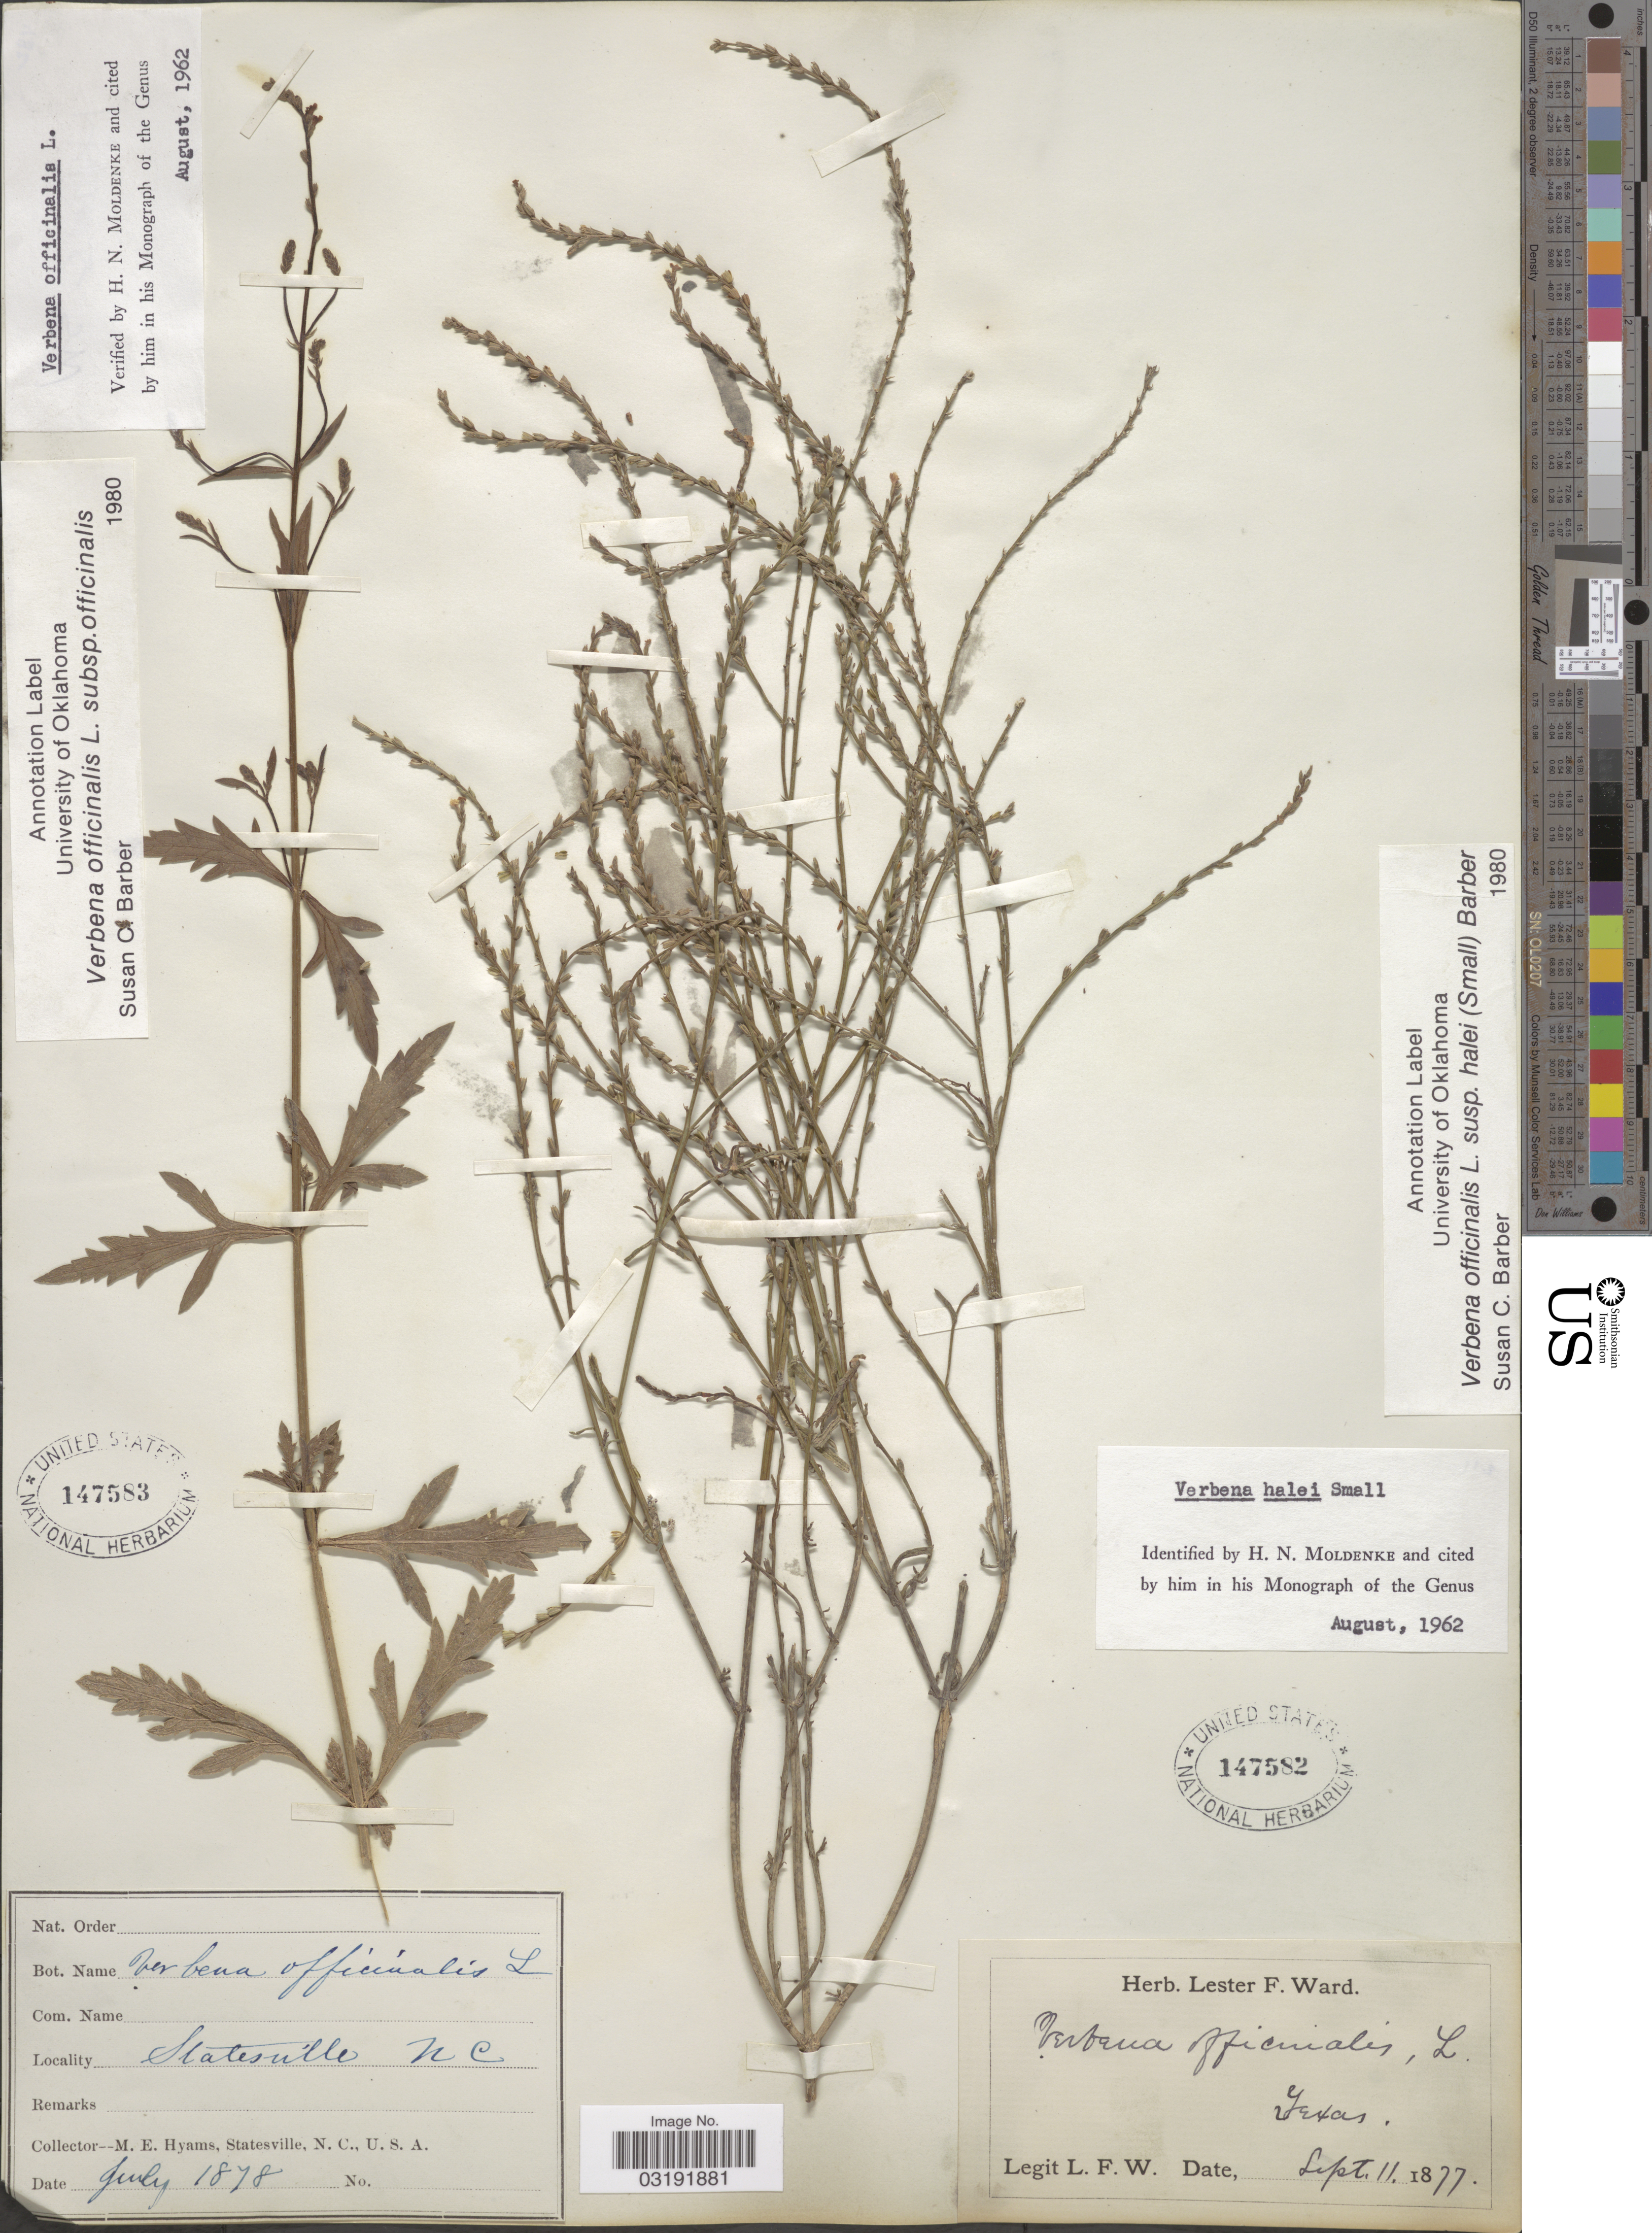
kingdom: Plantae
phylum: Tracheophyta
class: Magnoliopsida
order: Lamiales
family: Verbenaceae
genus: Verbena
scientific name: Verbena officinalis subsp. halei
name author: L.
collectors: L. F. Ward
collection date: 1877-09-11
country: United States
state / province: Texas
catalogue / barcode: US 147582